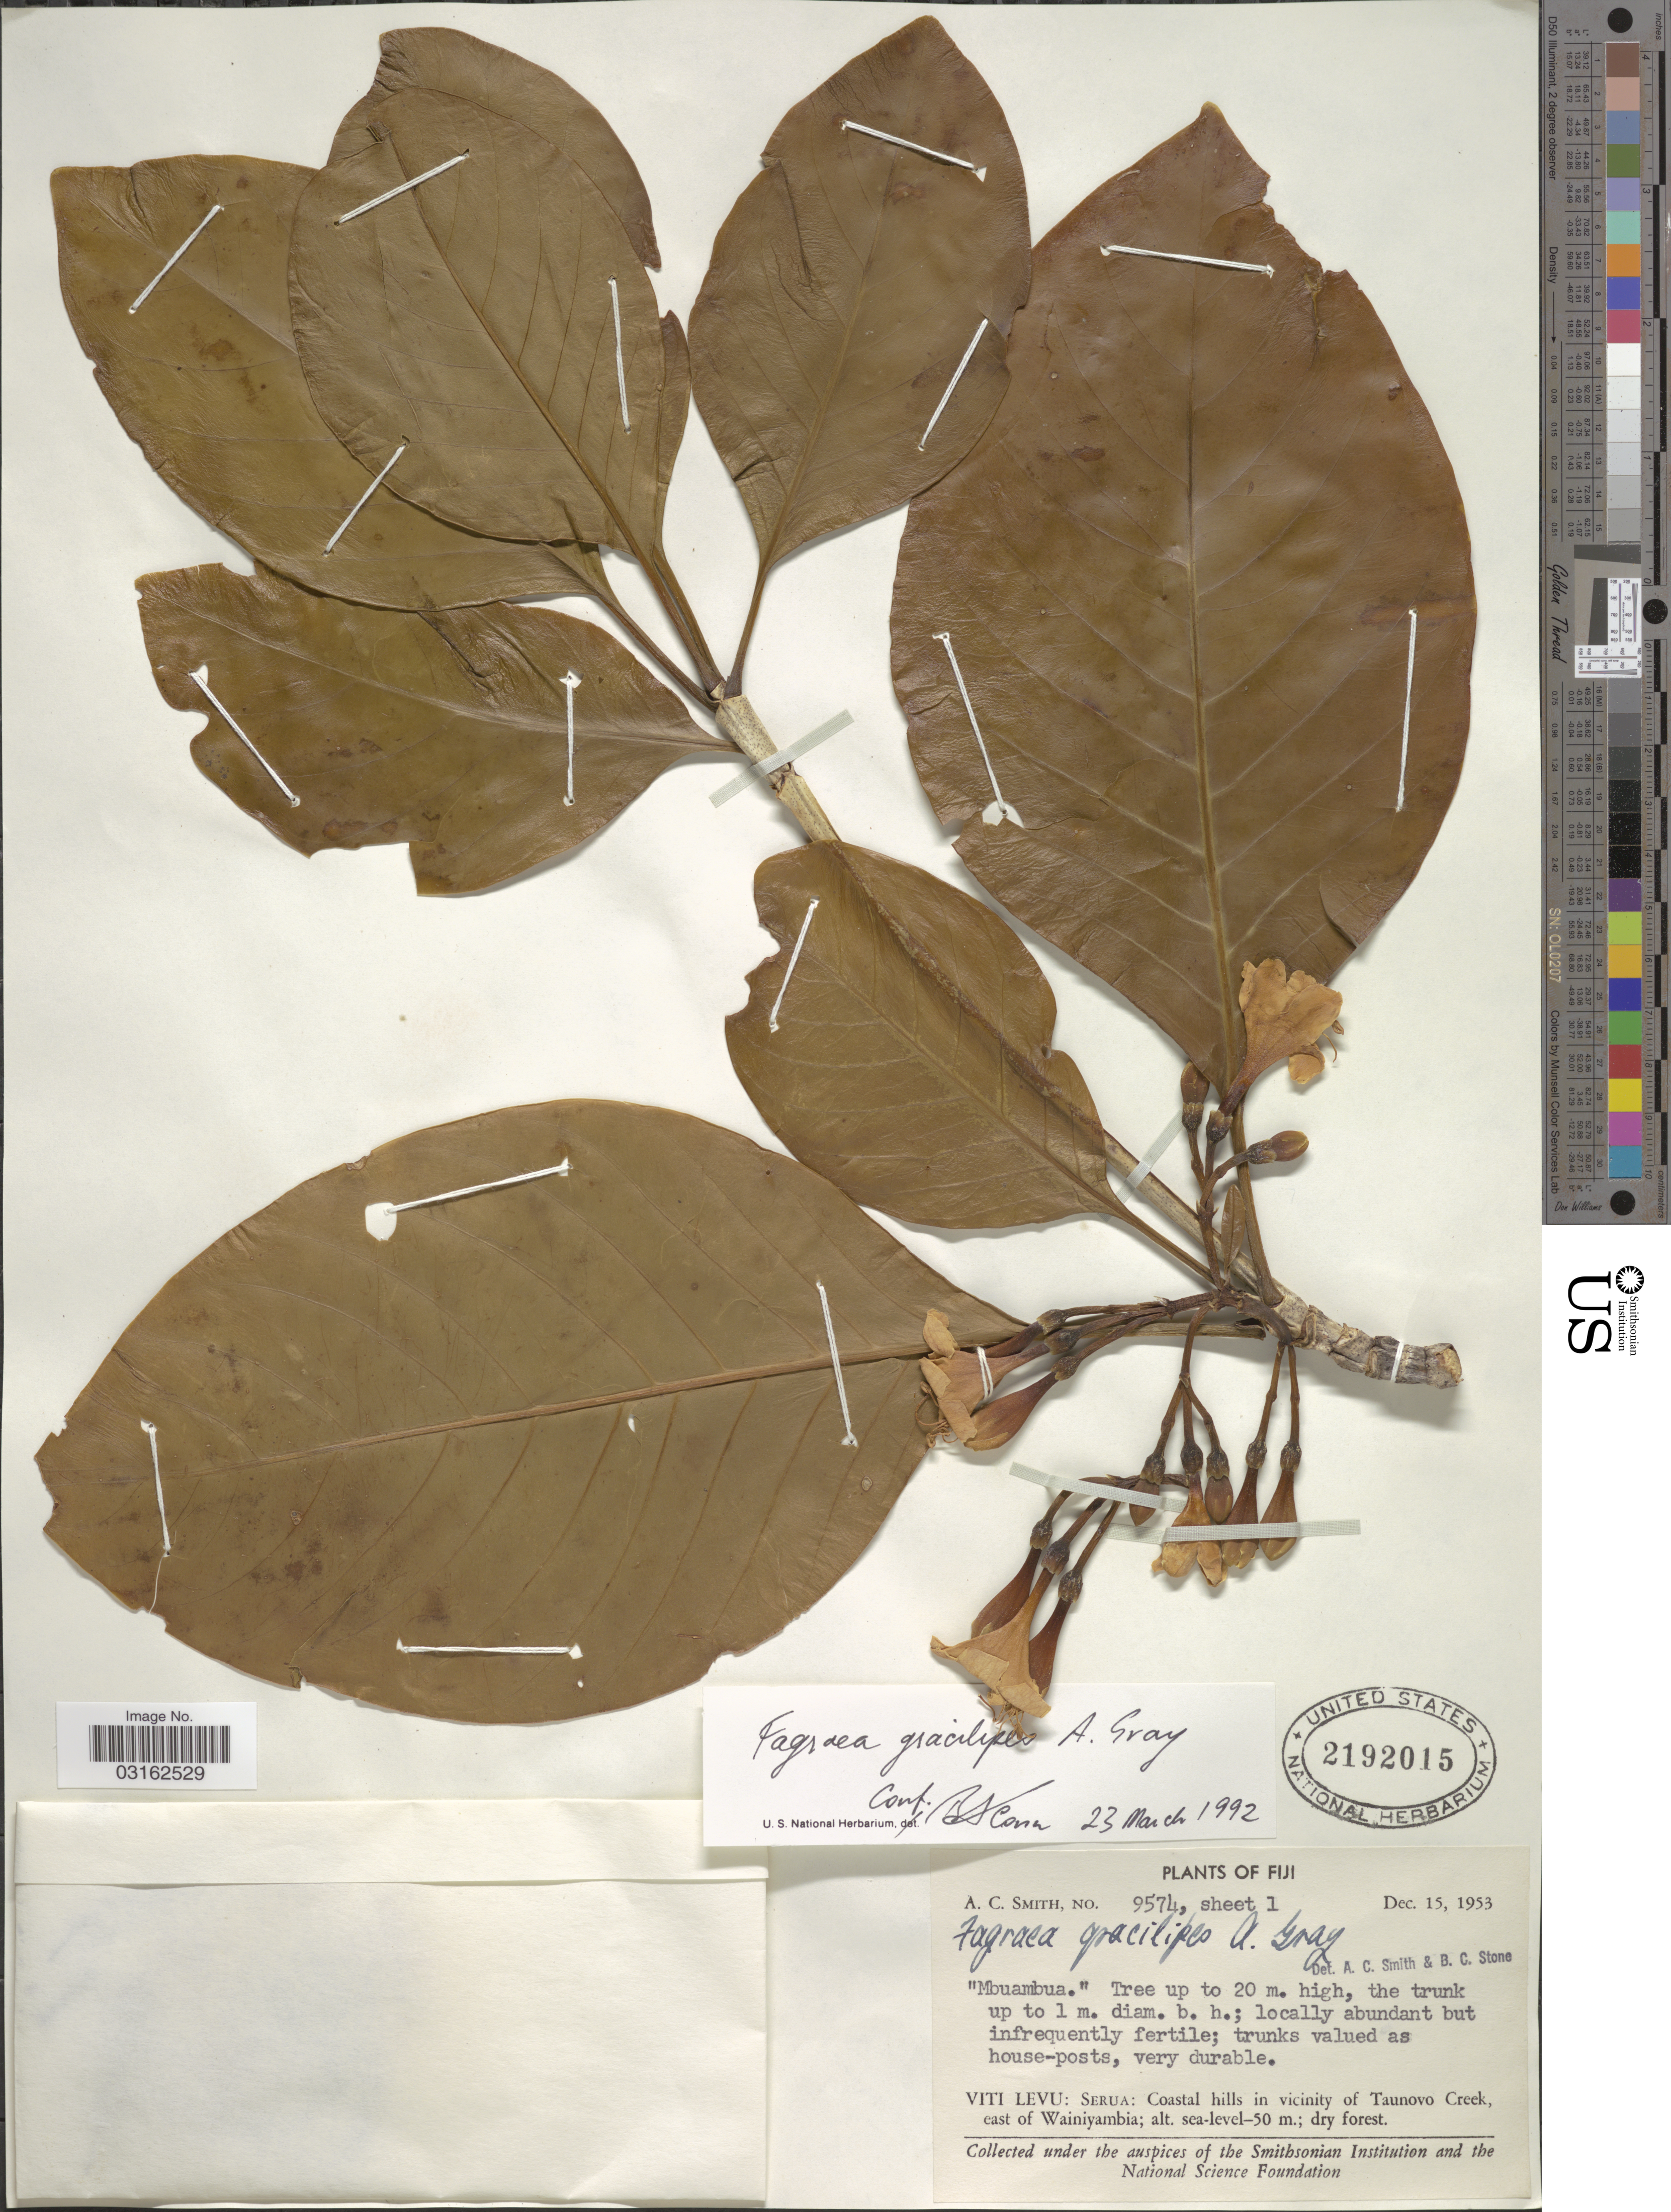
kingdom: Plantae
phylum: Tracheophyta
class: Magnoliopsida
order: Gentianales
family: Gentianaceae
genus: Fagraea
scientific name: Fagraea gracilipes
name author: A. Gray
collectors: A. C. Smith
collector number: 9574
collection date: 1953-12-15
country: Fiji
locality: Viti Levu: Serua: Coastal hills in vicinity of Taunovo Creek, east of Wainiyambia.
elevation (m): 0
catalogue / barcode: US 2192015